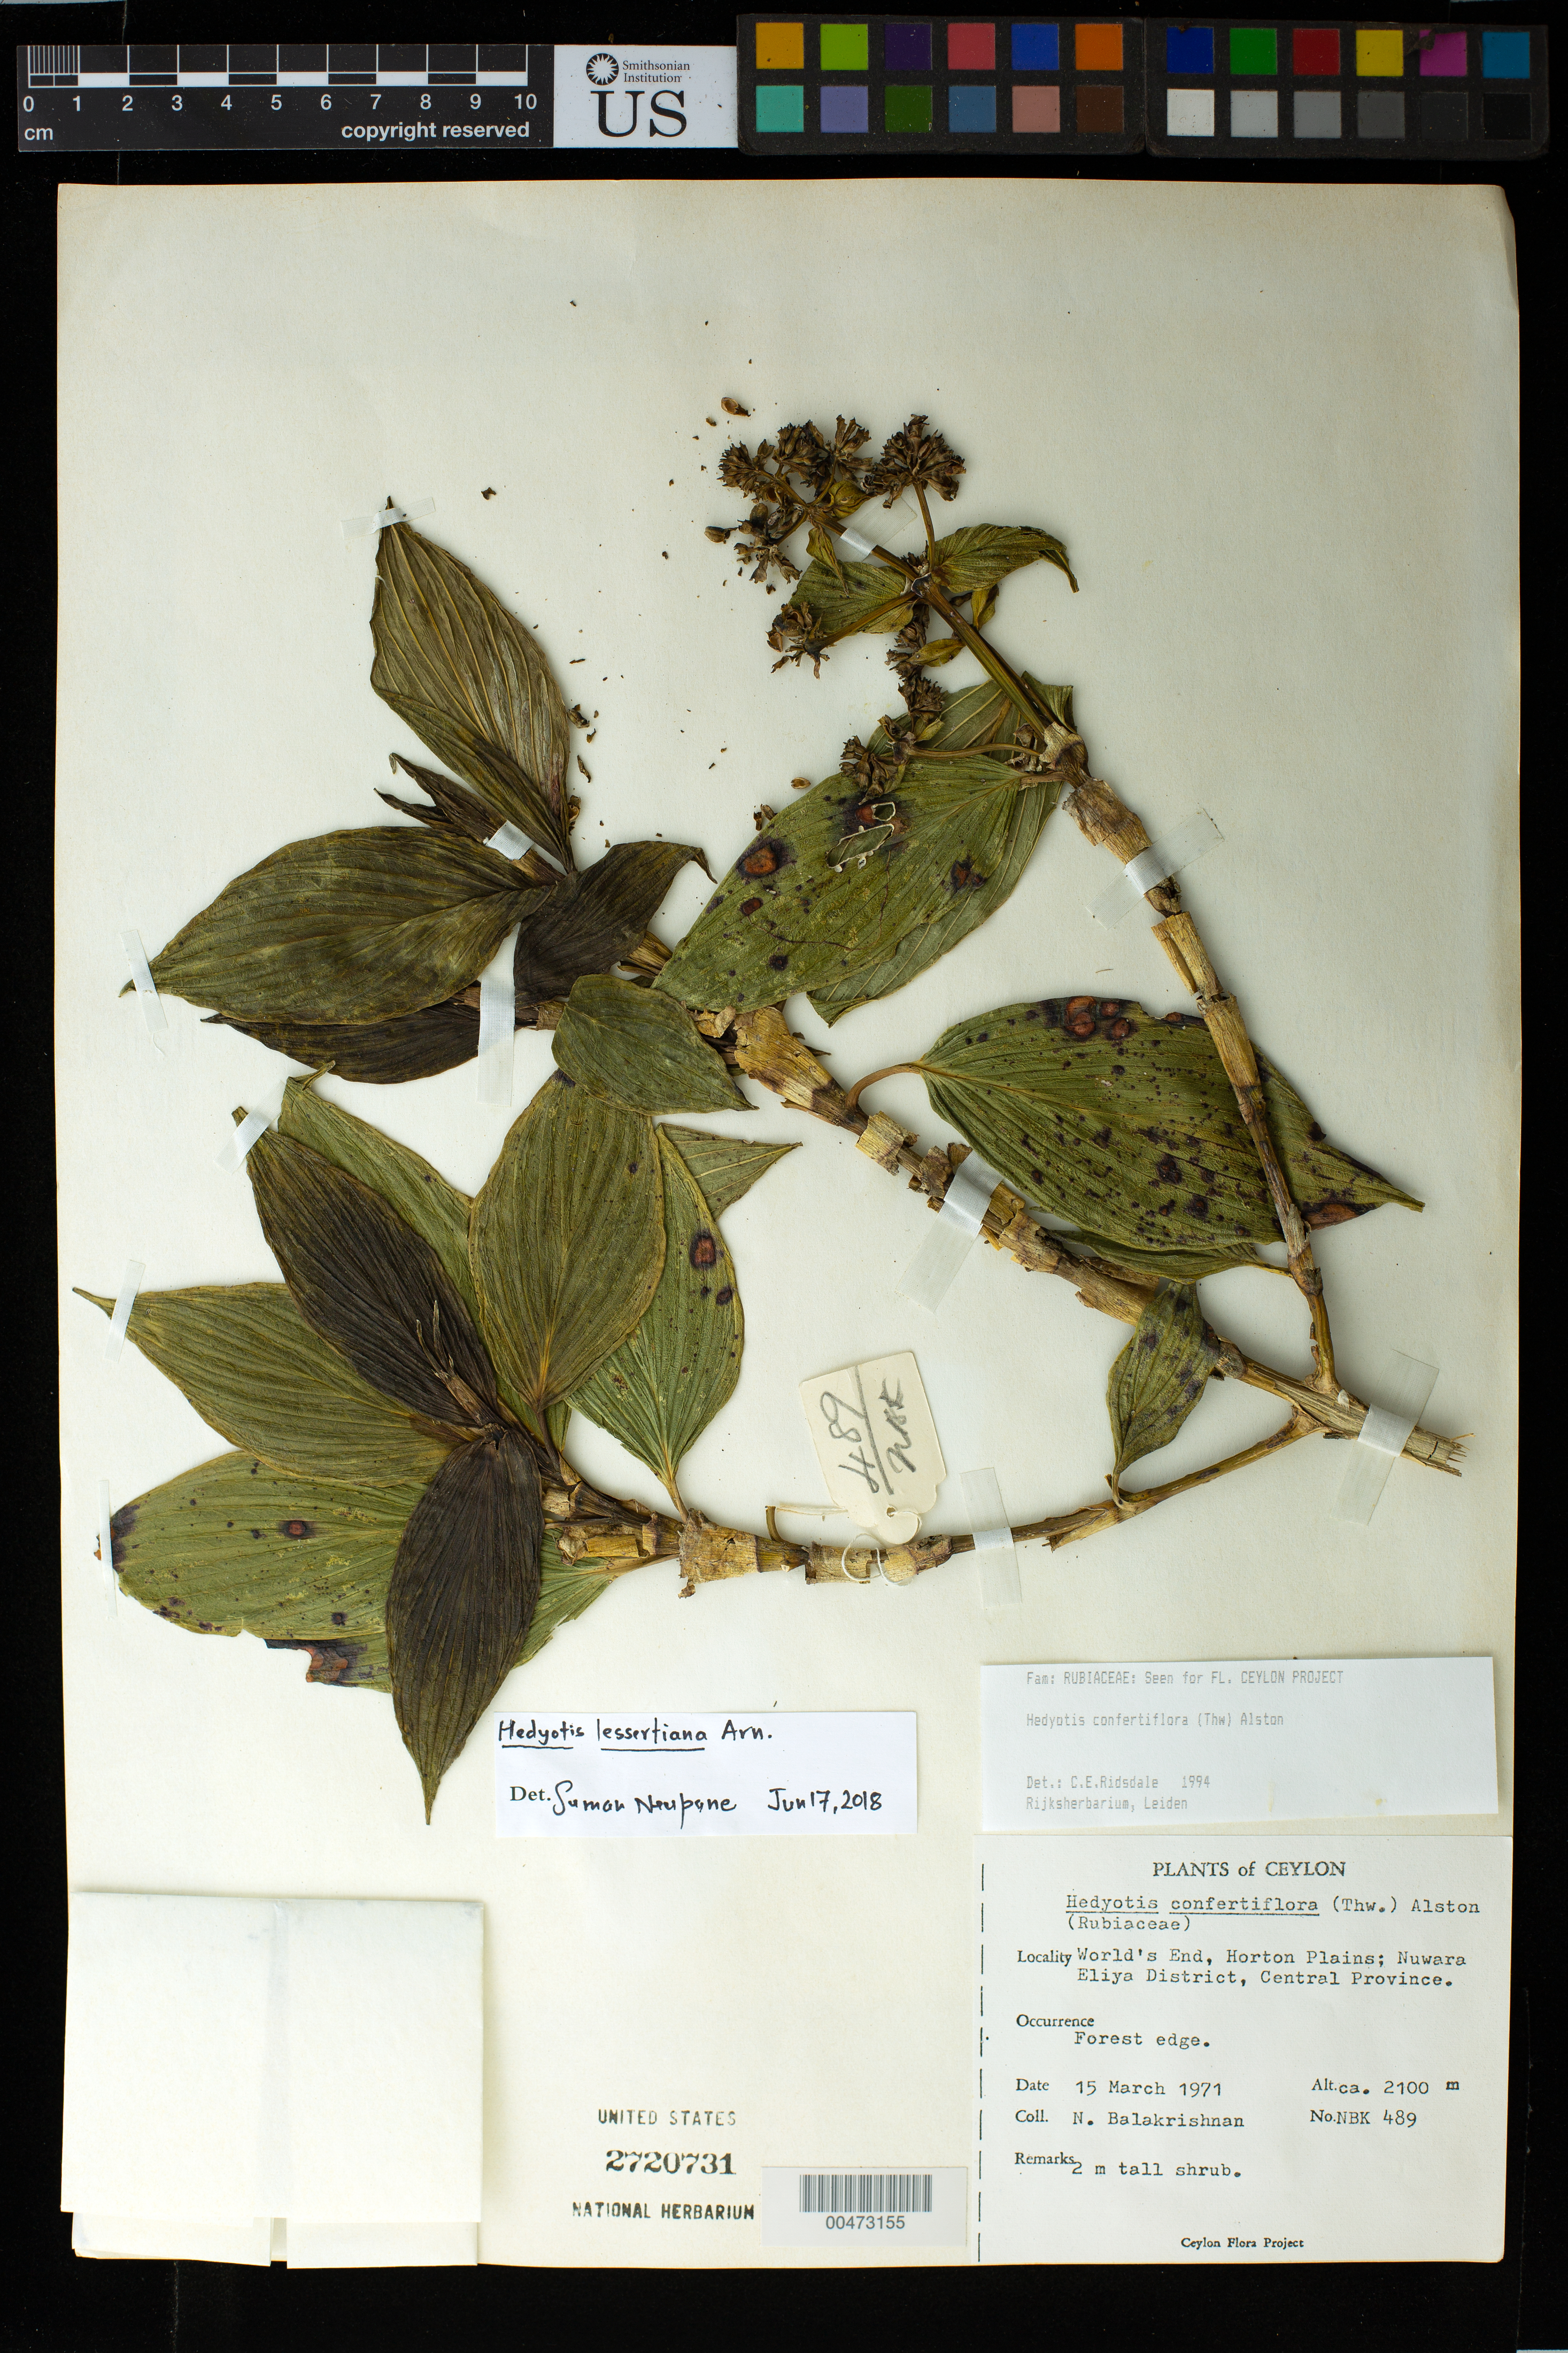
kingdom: Plantae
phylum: Tracheophyta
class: Magnoliopsida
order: Gentianales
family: Rubiaceae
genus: Hedyotis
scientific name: Hedyotis confertiflora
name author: (Thwaites) Alston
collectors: N. Balakrishnan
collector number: NBK 489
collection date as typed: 15 Mar 1971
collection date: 1971-03-15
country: Sri Lanka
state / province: Central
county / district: Nuwara Eliya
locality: World's End, Horton Plains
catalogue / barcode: US 2720731